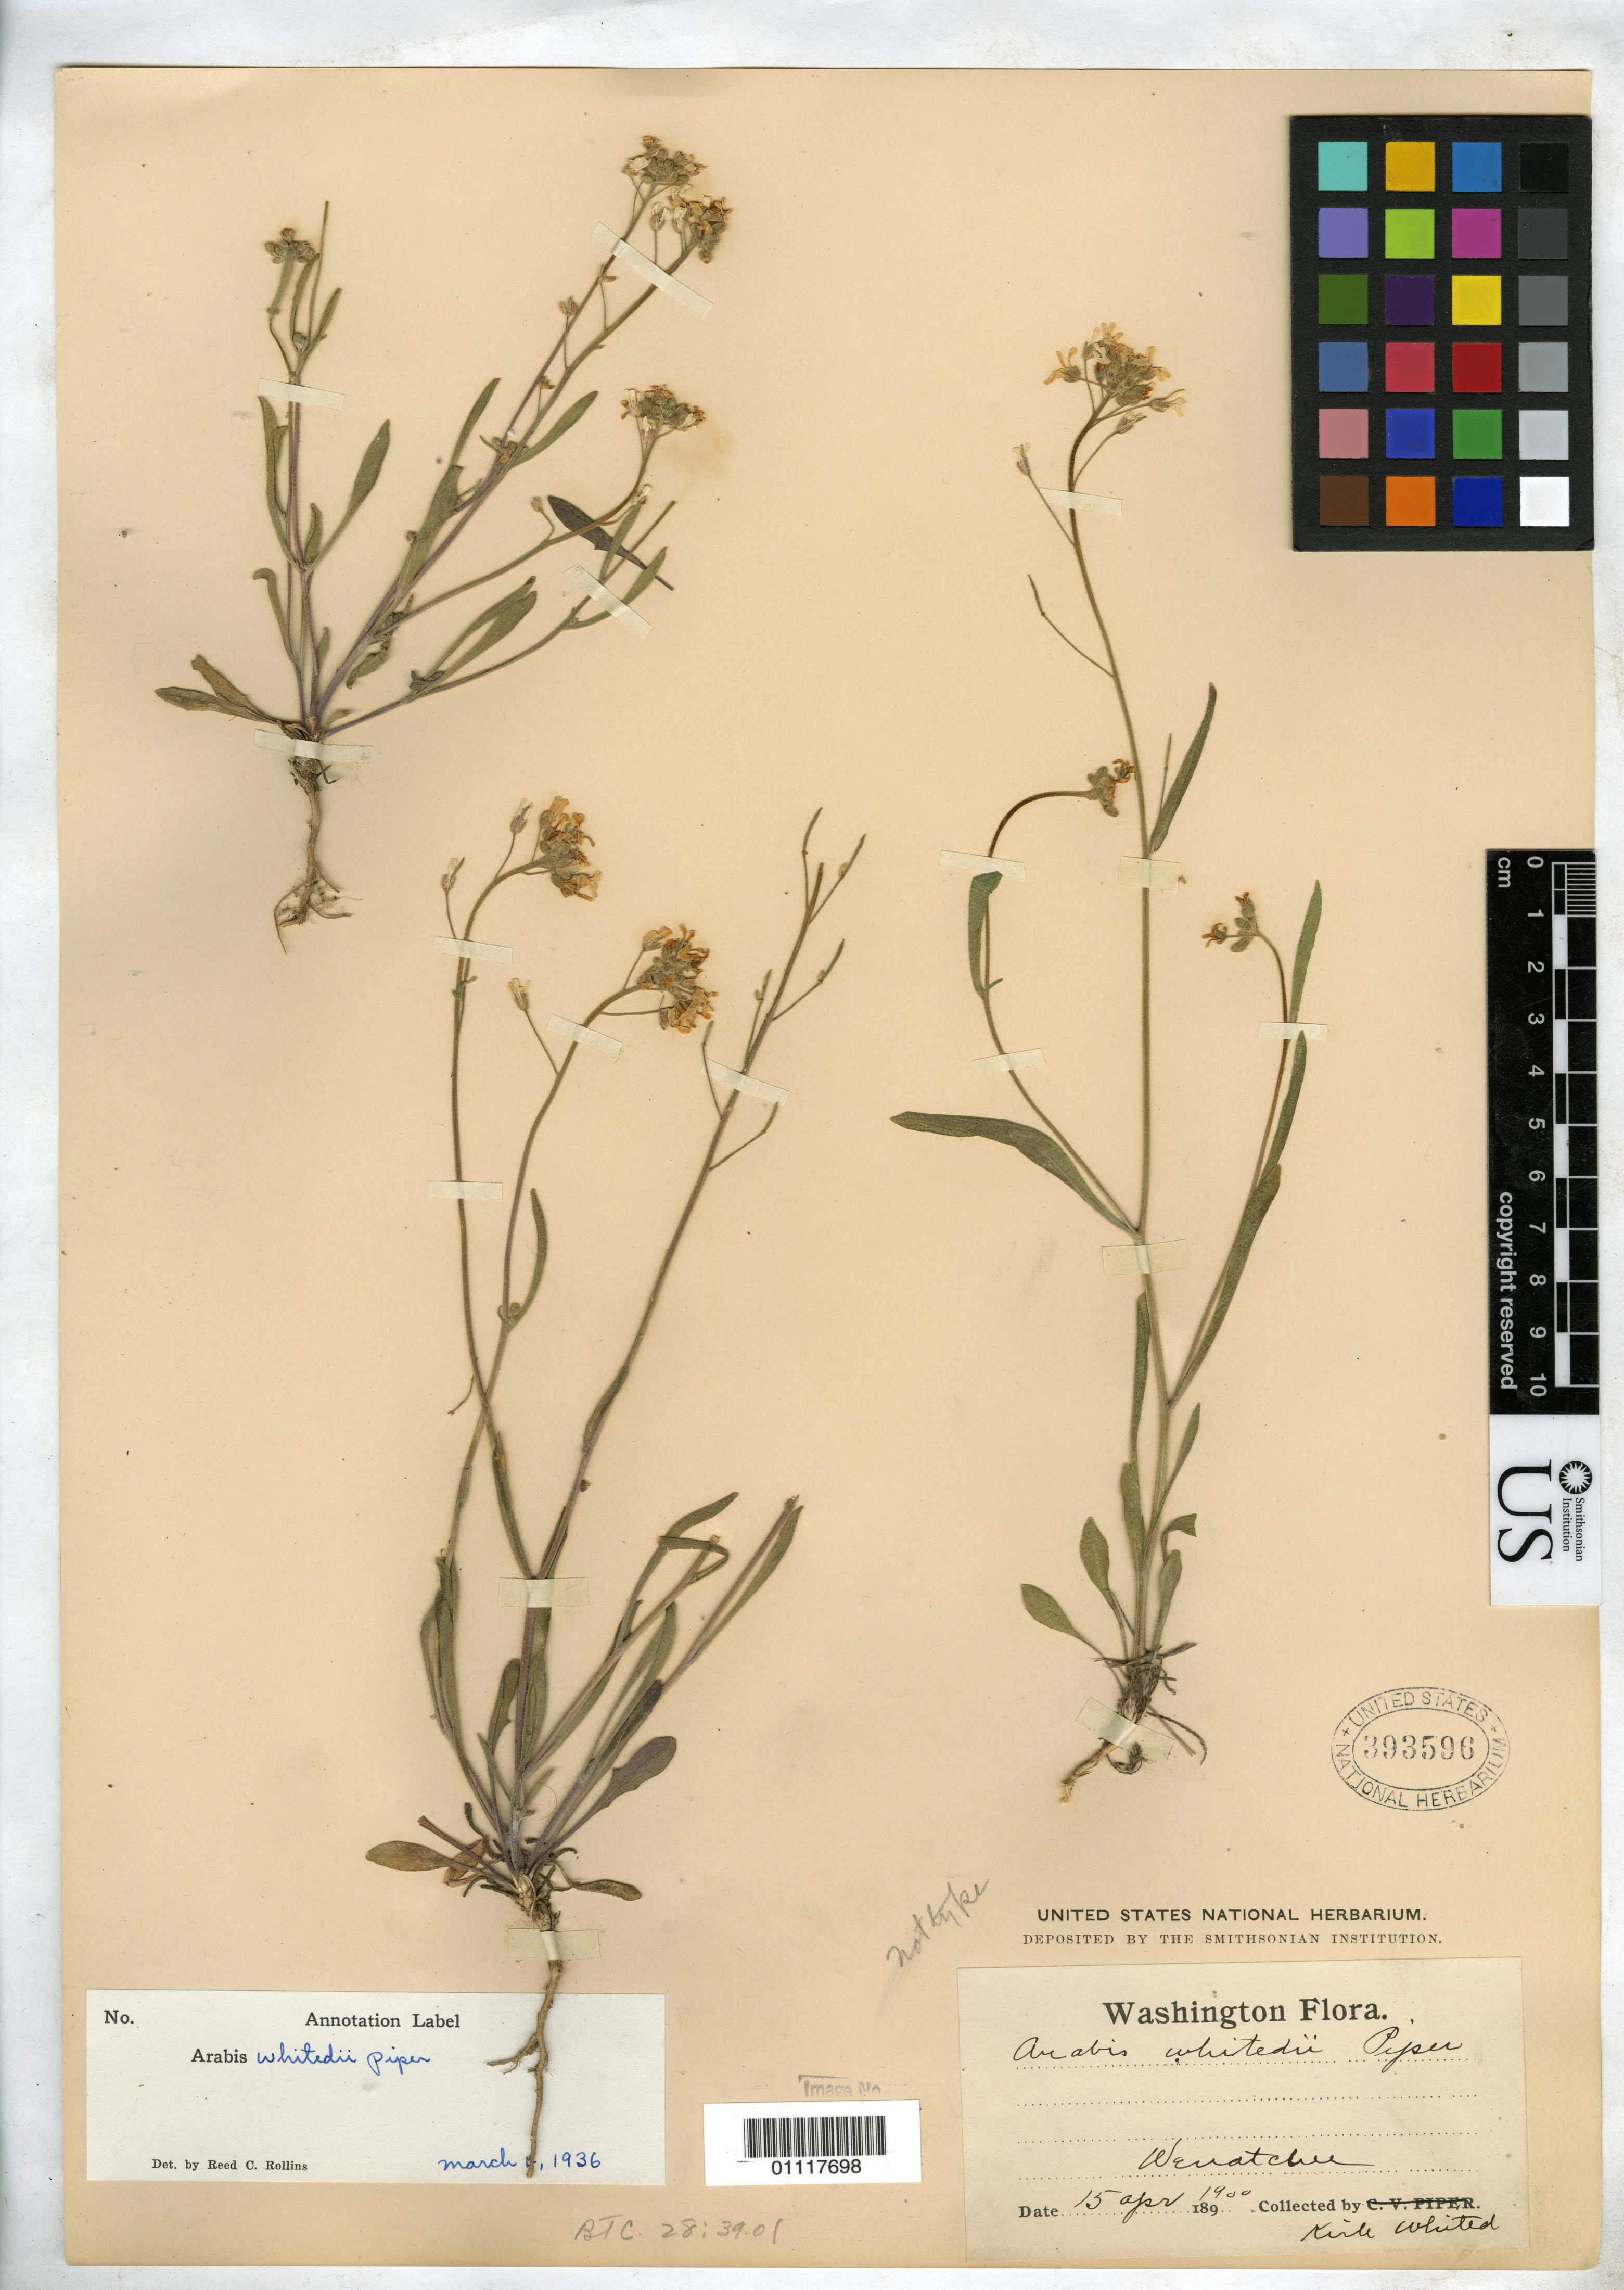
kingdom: Plantae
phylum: Tracheophyta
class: Magnoliopsida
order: Brassicales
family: Brassicaceae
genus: Arabis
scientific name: Arabis whitedii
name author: Piper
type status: Possible Syntype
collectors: K. Whited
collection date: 1900-04-15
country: United States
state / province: Washington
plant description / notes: Possibly original material but probably not type. Protologue, "Type specimens collected at Wenatchee, Wash., by Whited, no. 1057, April and May, 1899; also collected by Sandberg & Leiberg, no. 275...."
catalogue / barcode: US 393596